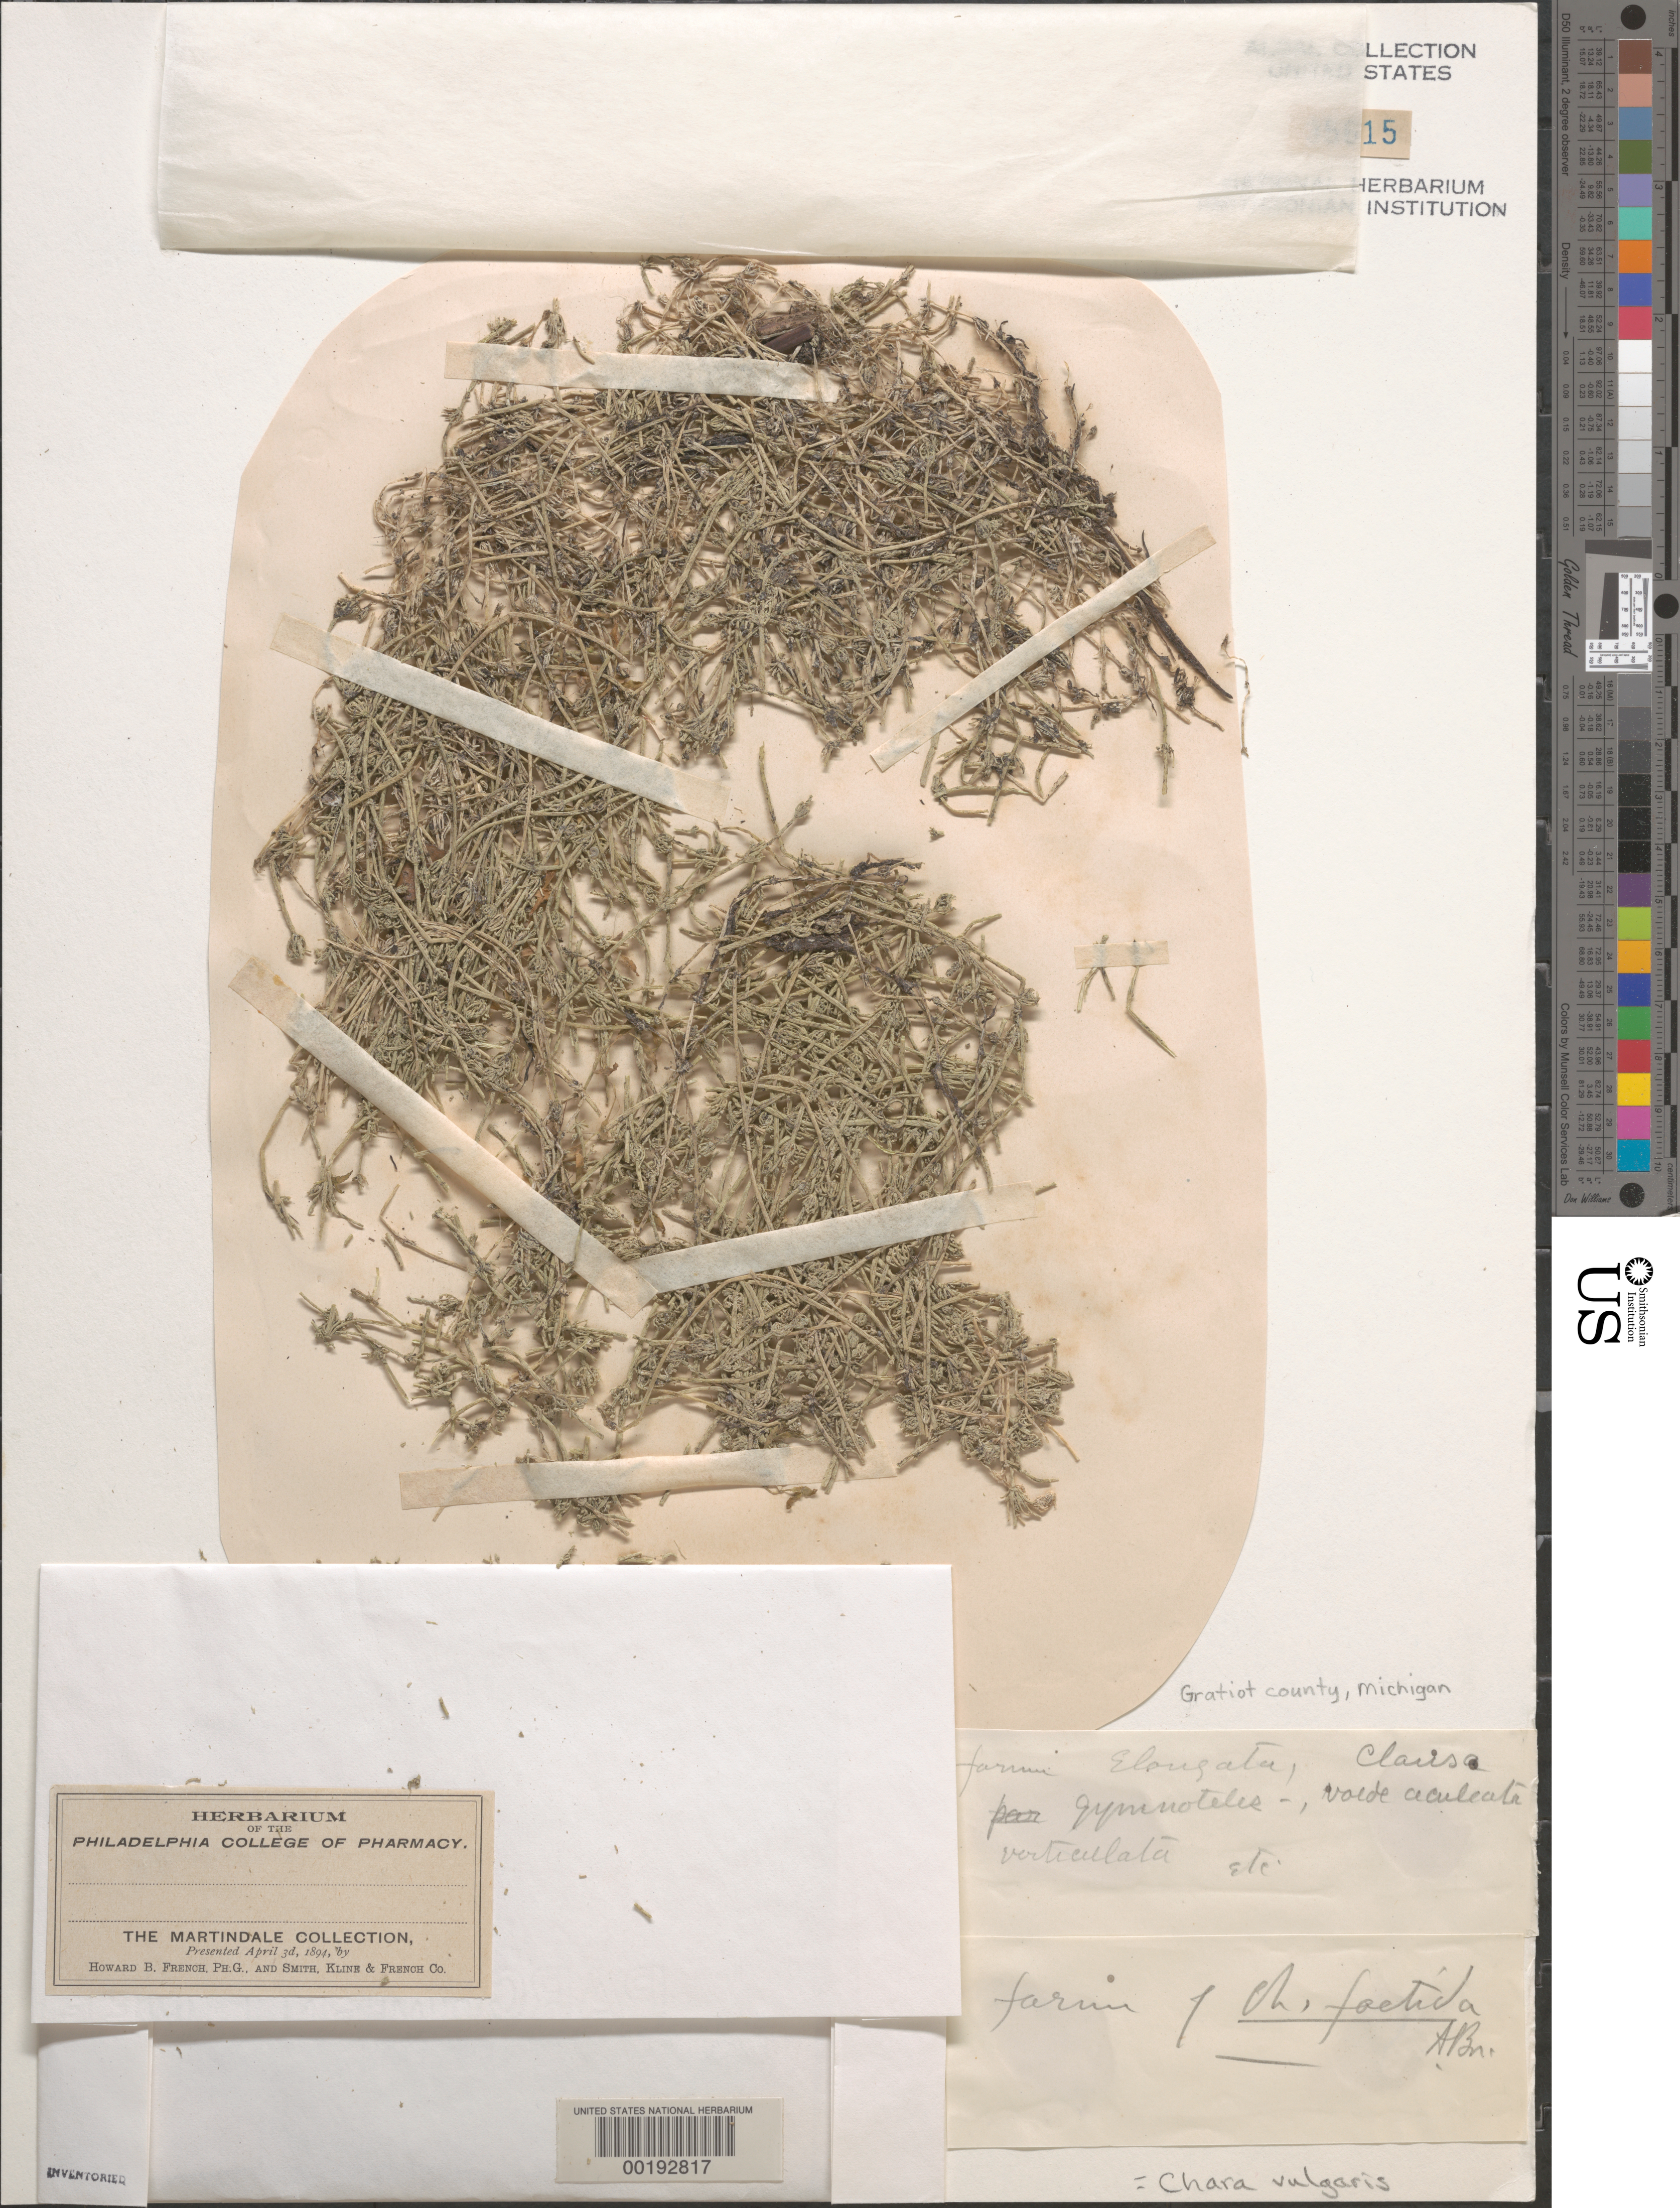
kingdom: Plantae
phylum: Charophyta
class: Charophyceae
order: Charales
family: Characeae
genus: Chara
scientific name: Chara vulgaris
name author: L.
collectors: J. Wright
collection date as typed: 23 Jul 1837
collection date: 1837-07-23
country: United States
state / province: Michigan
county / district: Gratiot County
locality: Salt marshes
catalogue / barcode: US 35615